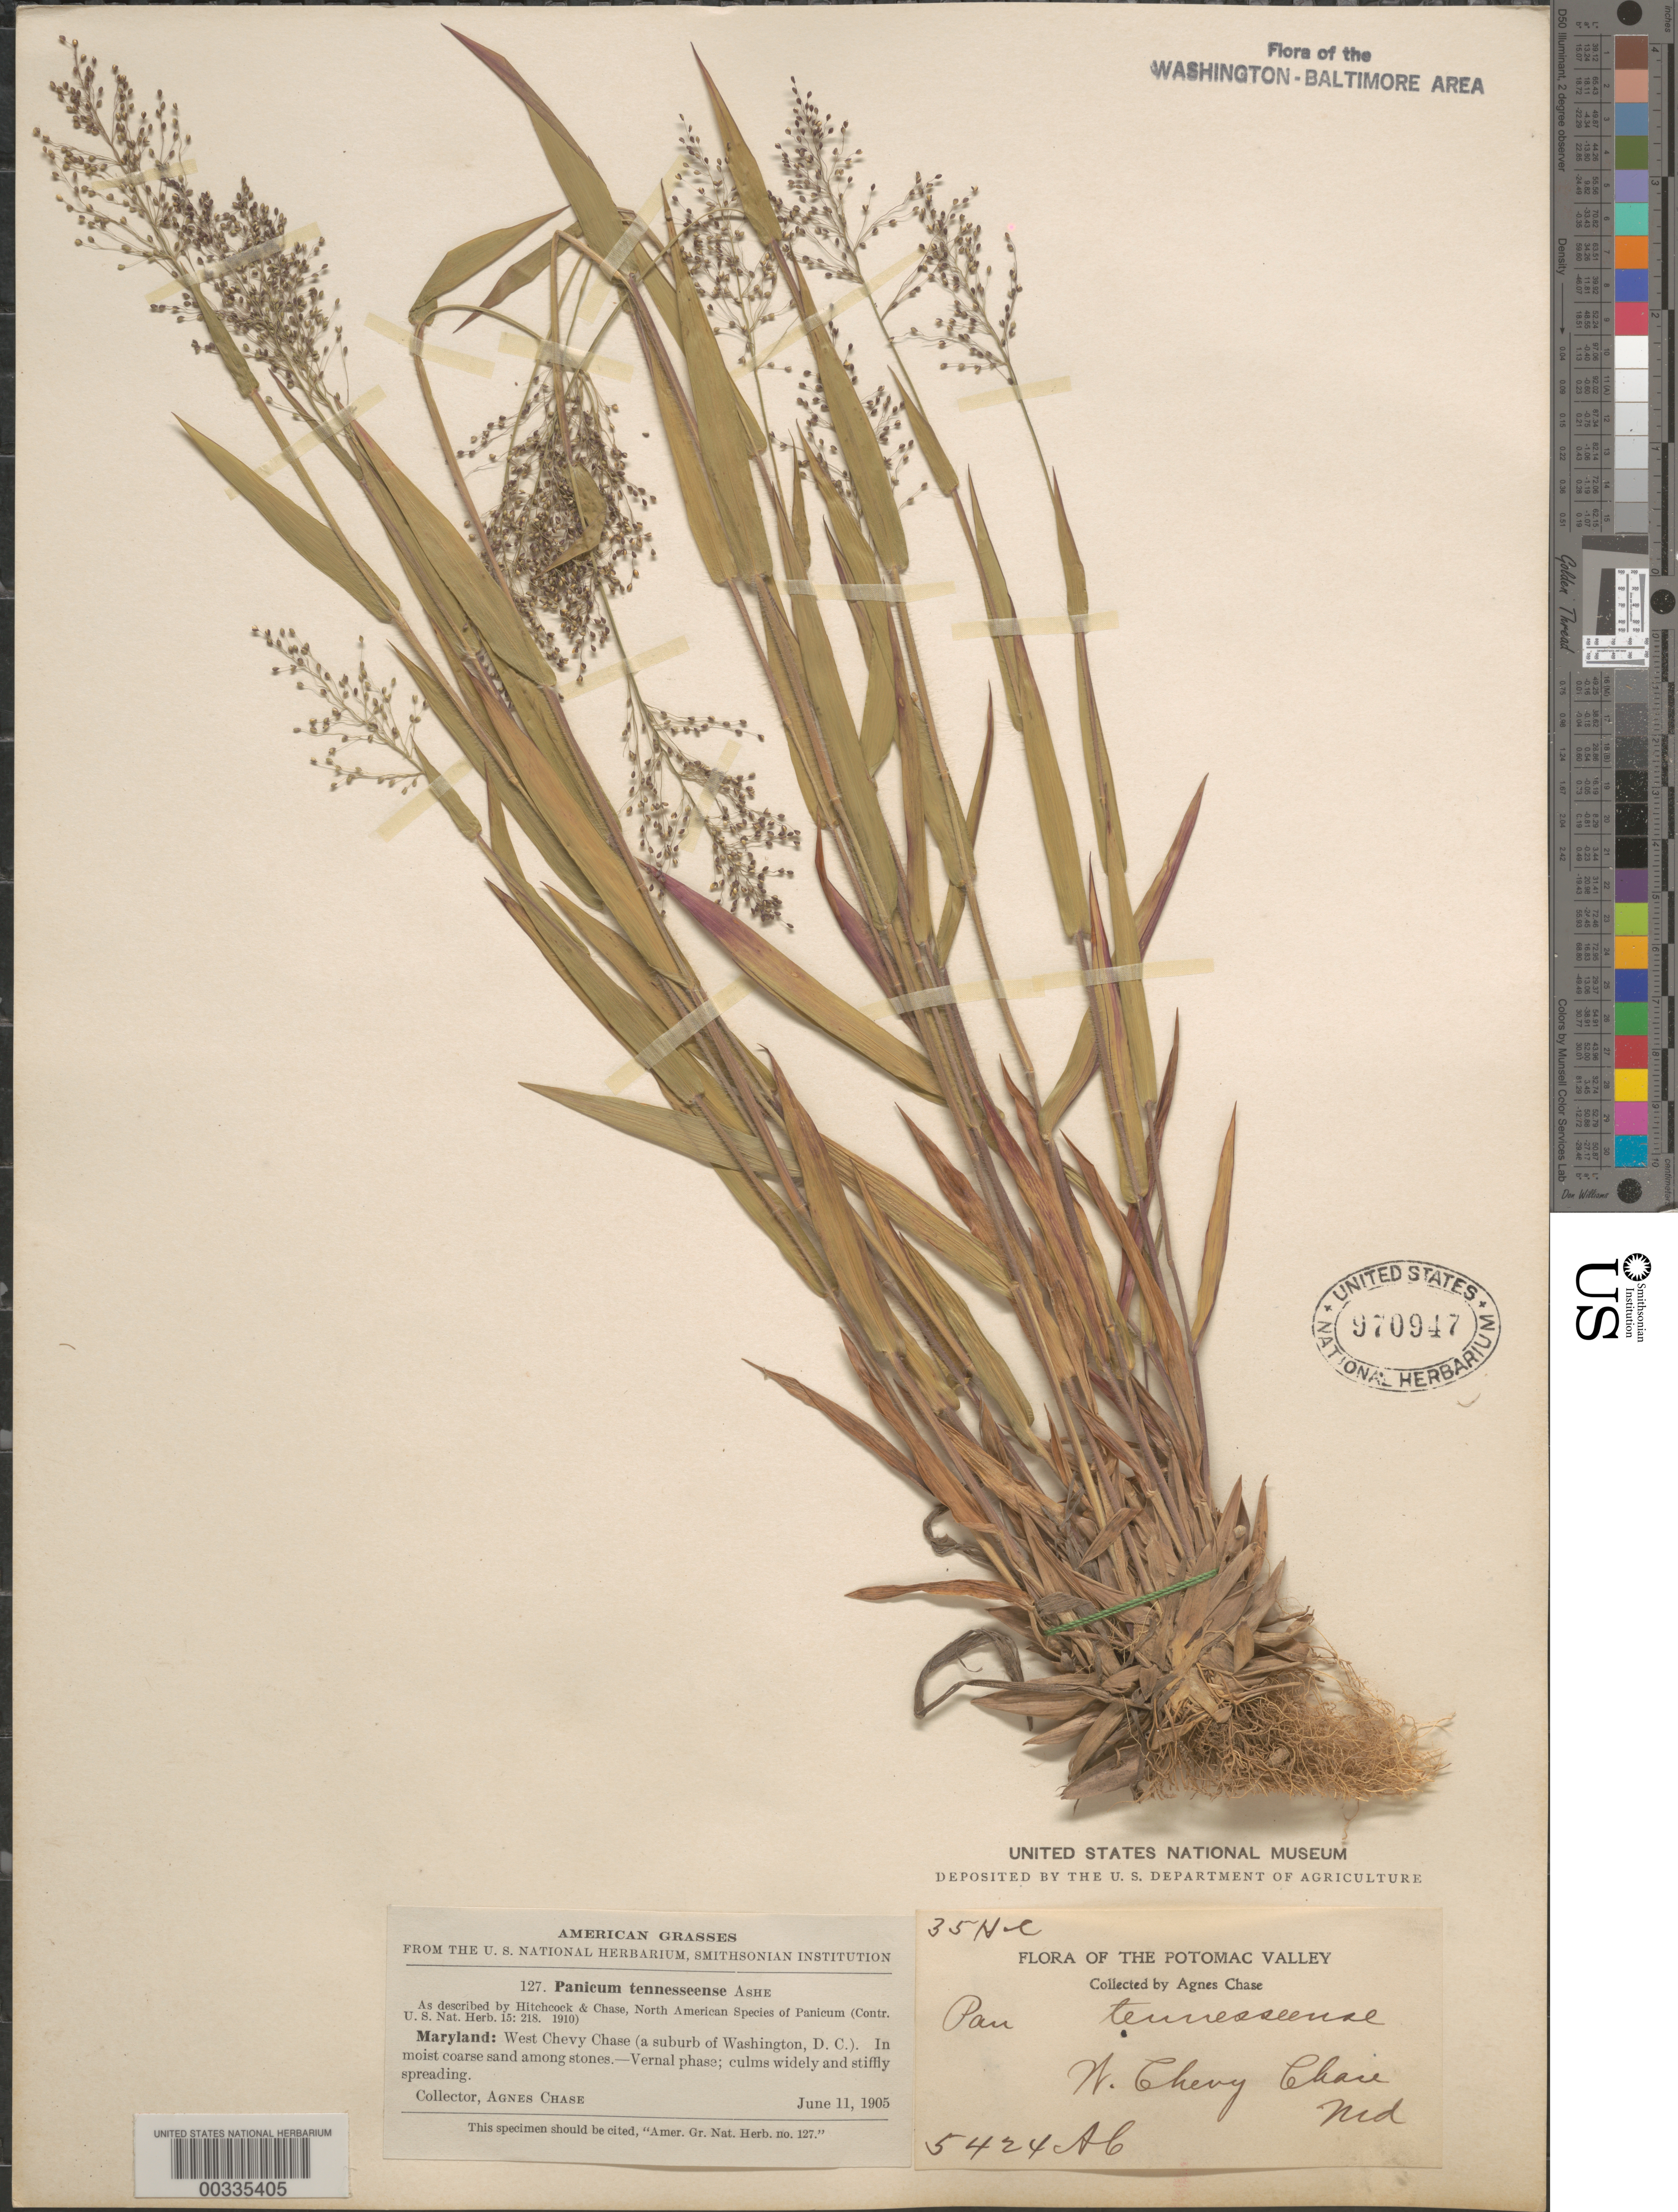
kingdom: Plantae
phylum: Tracheophyta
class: Liliopsida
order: Poales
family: Poaceae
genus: Dichanthelium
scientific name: Dichanthelium acuminatum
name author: (Sw.) Gould & C.A. Clark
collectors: A. Chase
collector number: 5424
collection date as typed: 11 Jun 1905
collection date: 1905-06-11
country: United States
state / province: Maryland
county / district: Montgomery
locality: West Chevy Chase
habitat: In moist coarse sand among stones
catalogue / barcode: US 970947